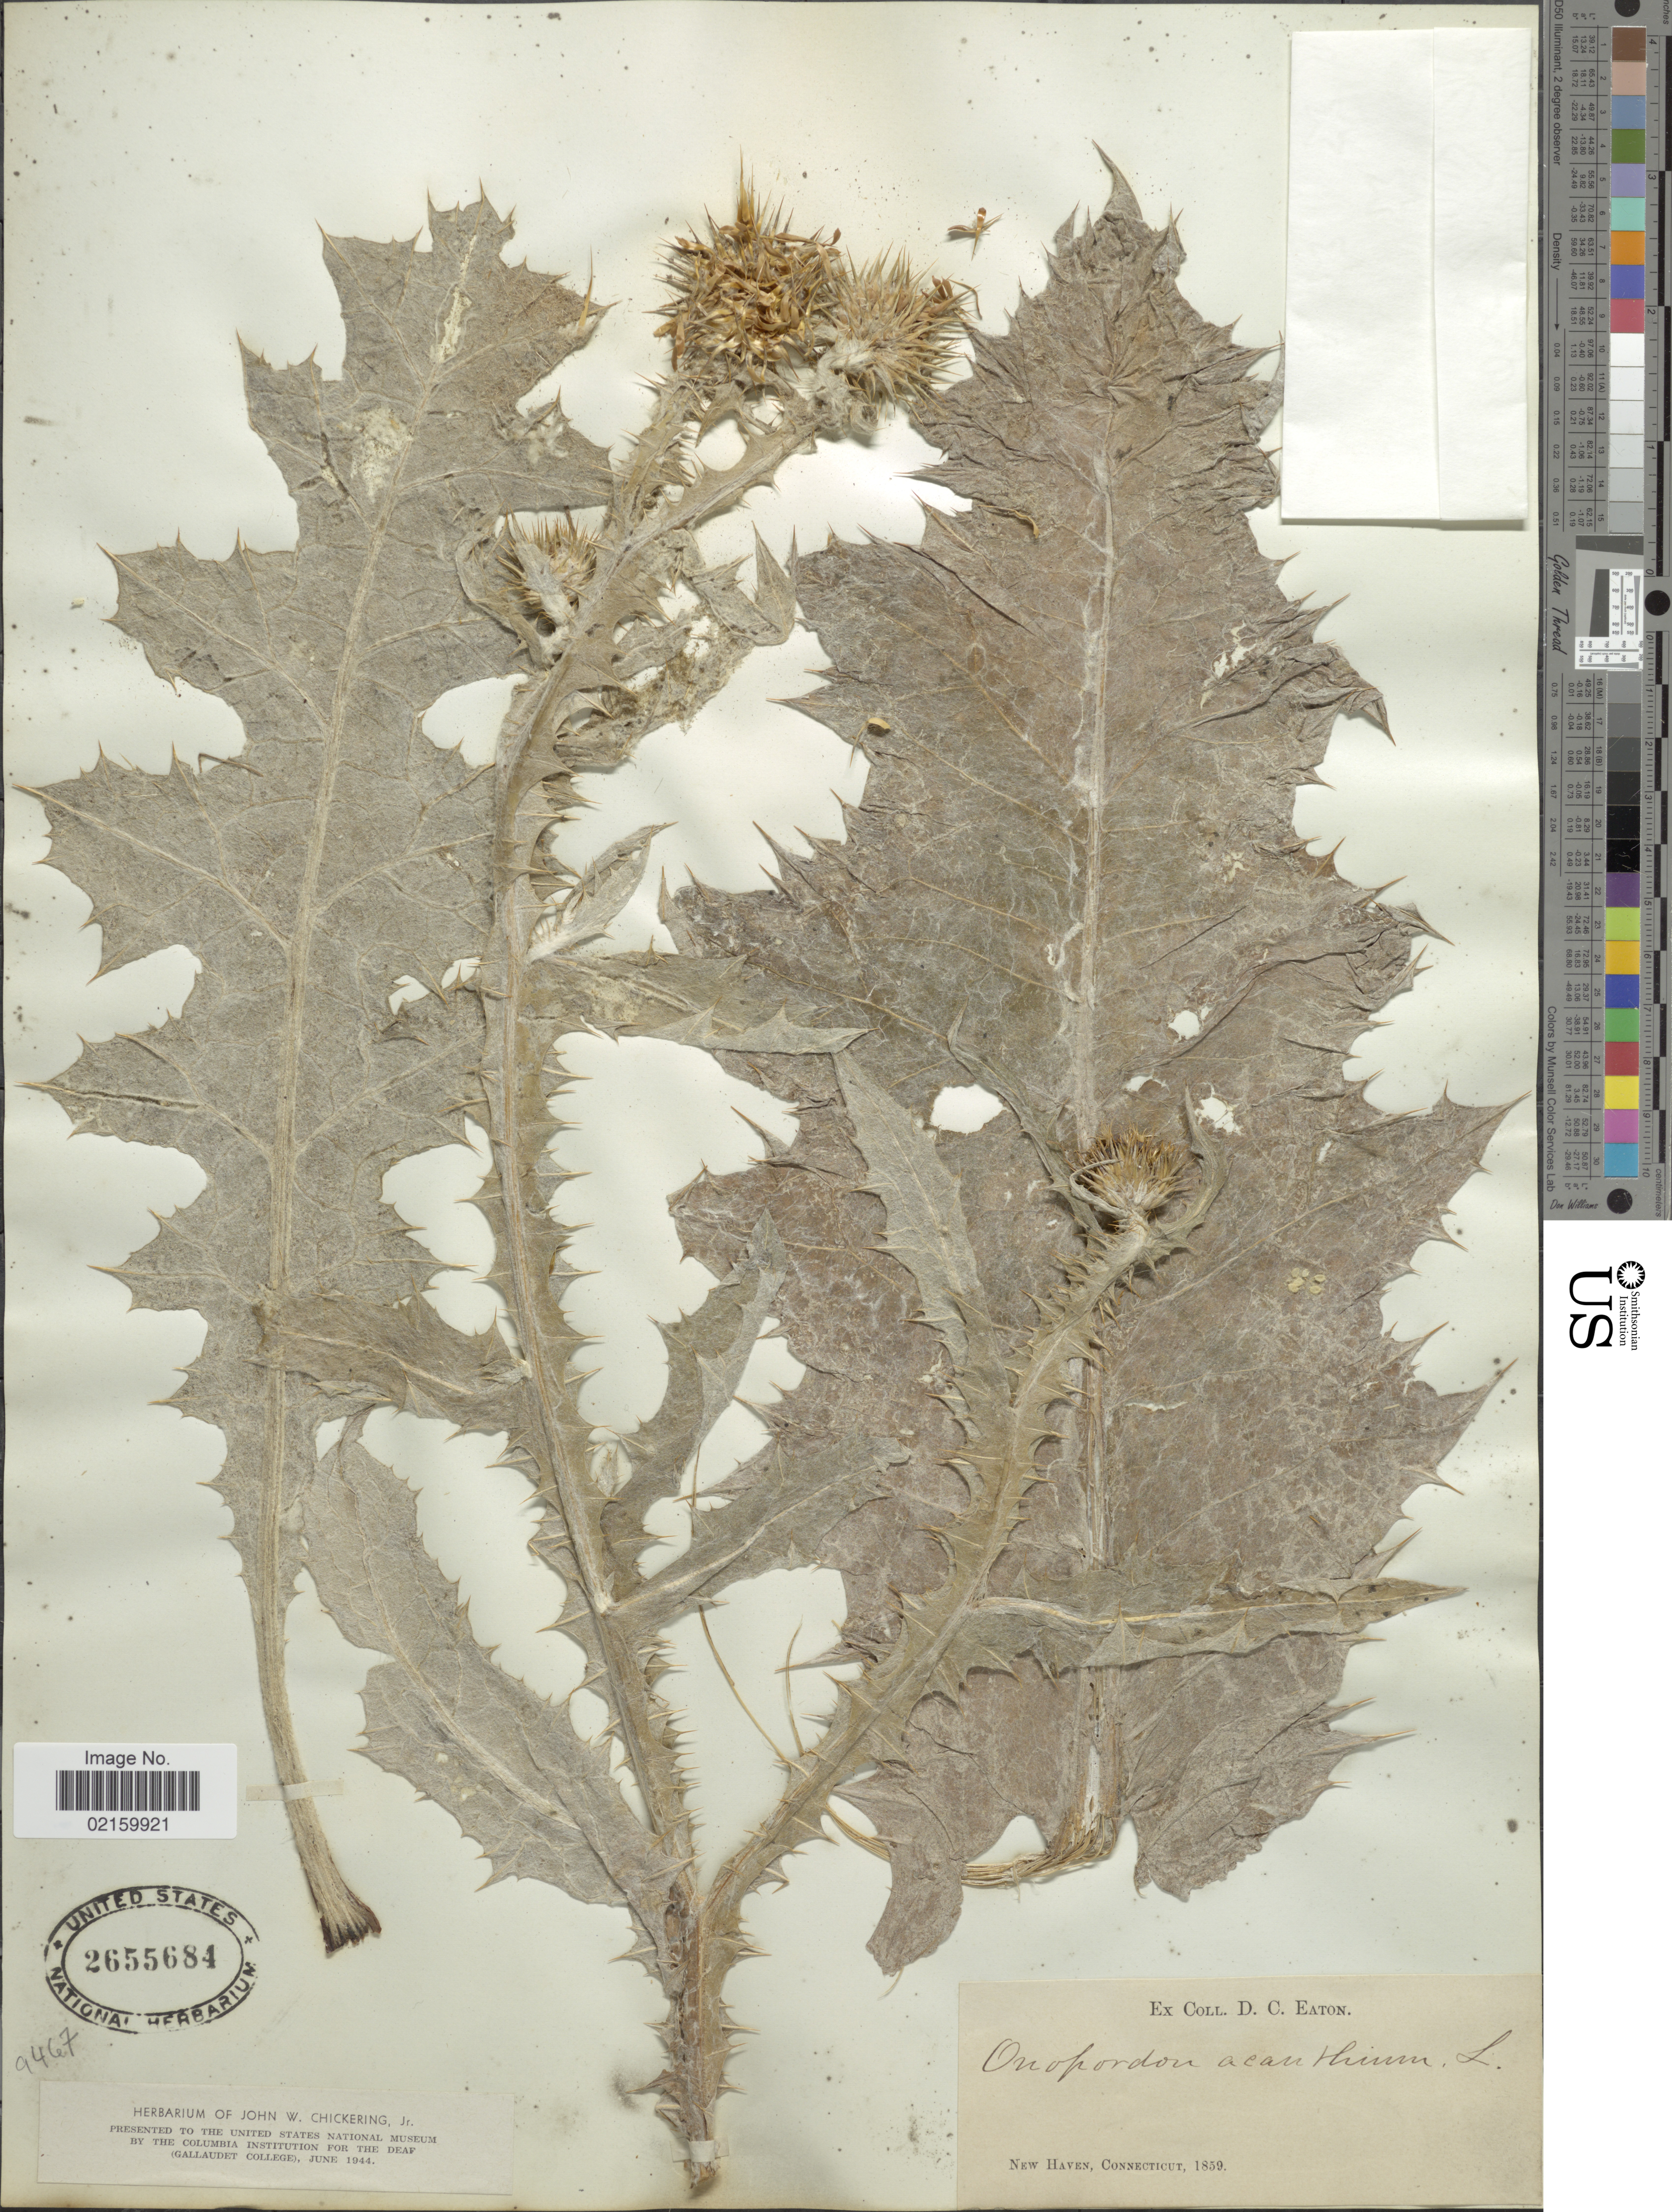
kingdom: Plantae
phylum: Tracheophyta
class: Magnoliopsida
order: Asterales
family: Asteraceae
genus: Onopordum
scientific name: Onopordum acanthium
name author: L.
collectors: ex herb. D. C. Eaton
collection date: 1859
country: United States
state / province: Connecticut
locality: New Haven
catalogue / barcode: US 2655684